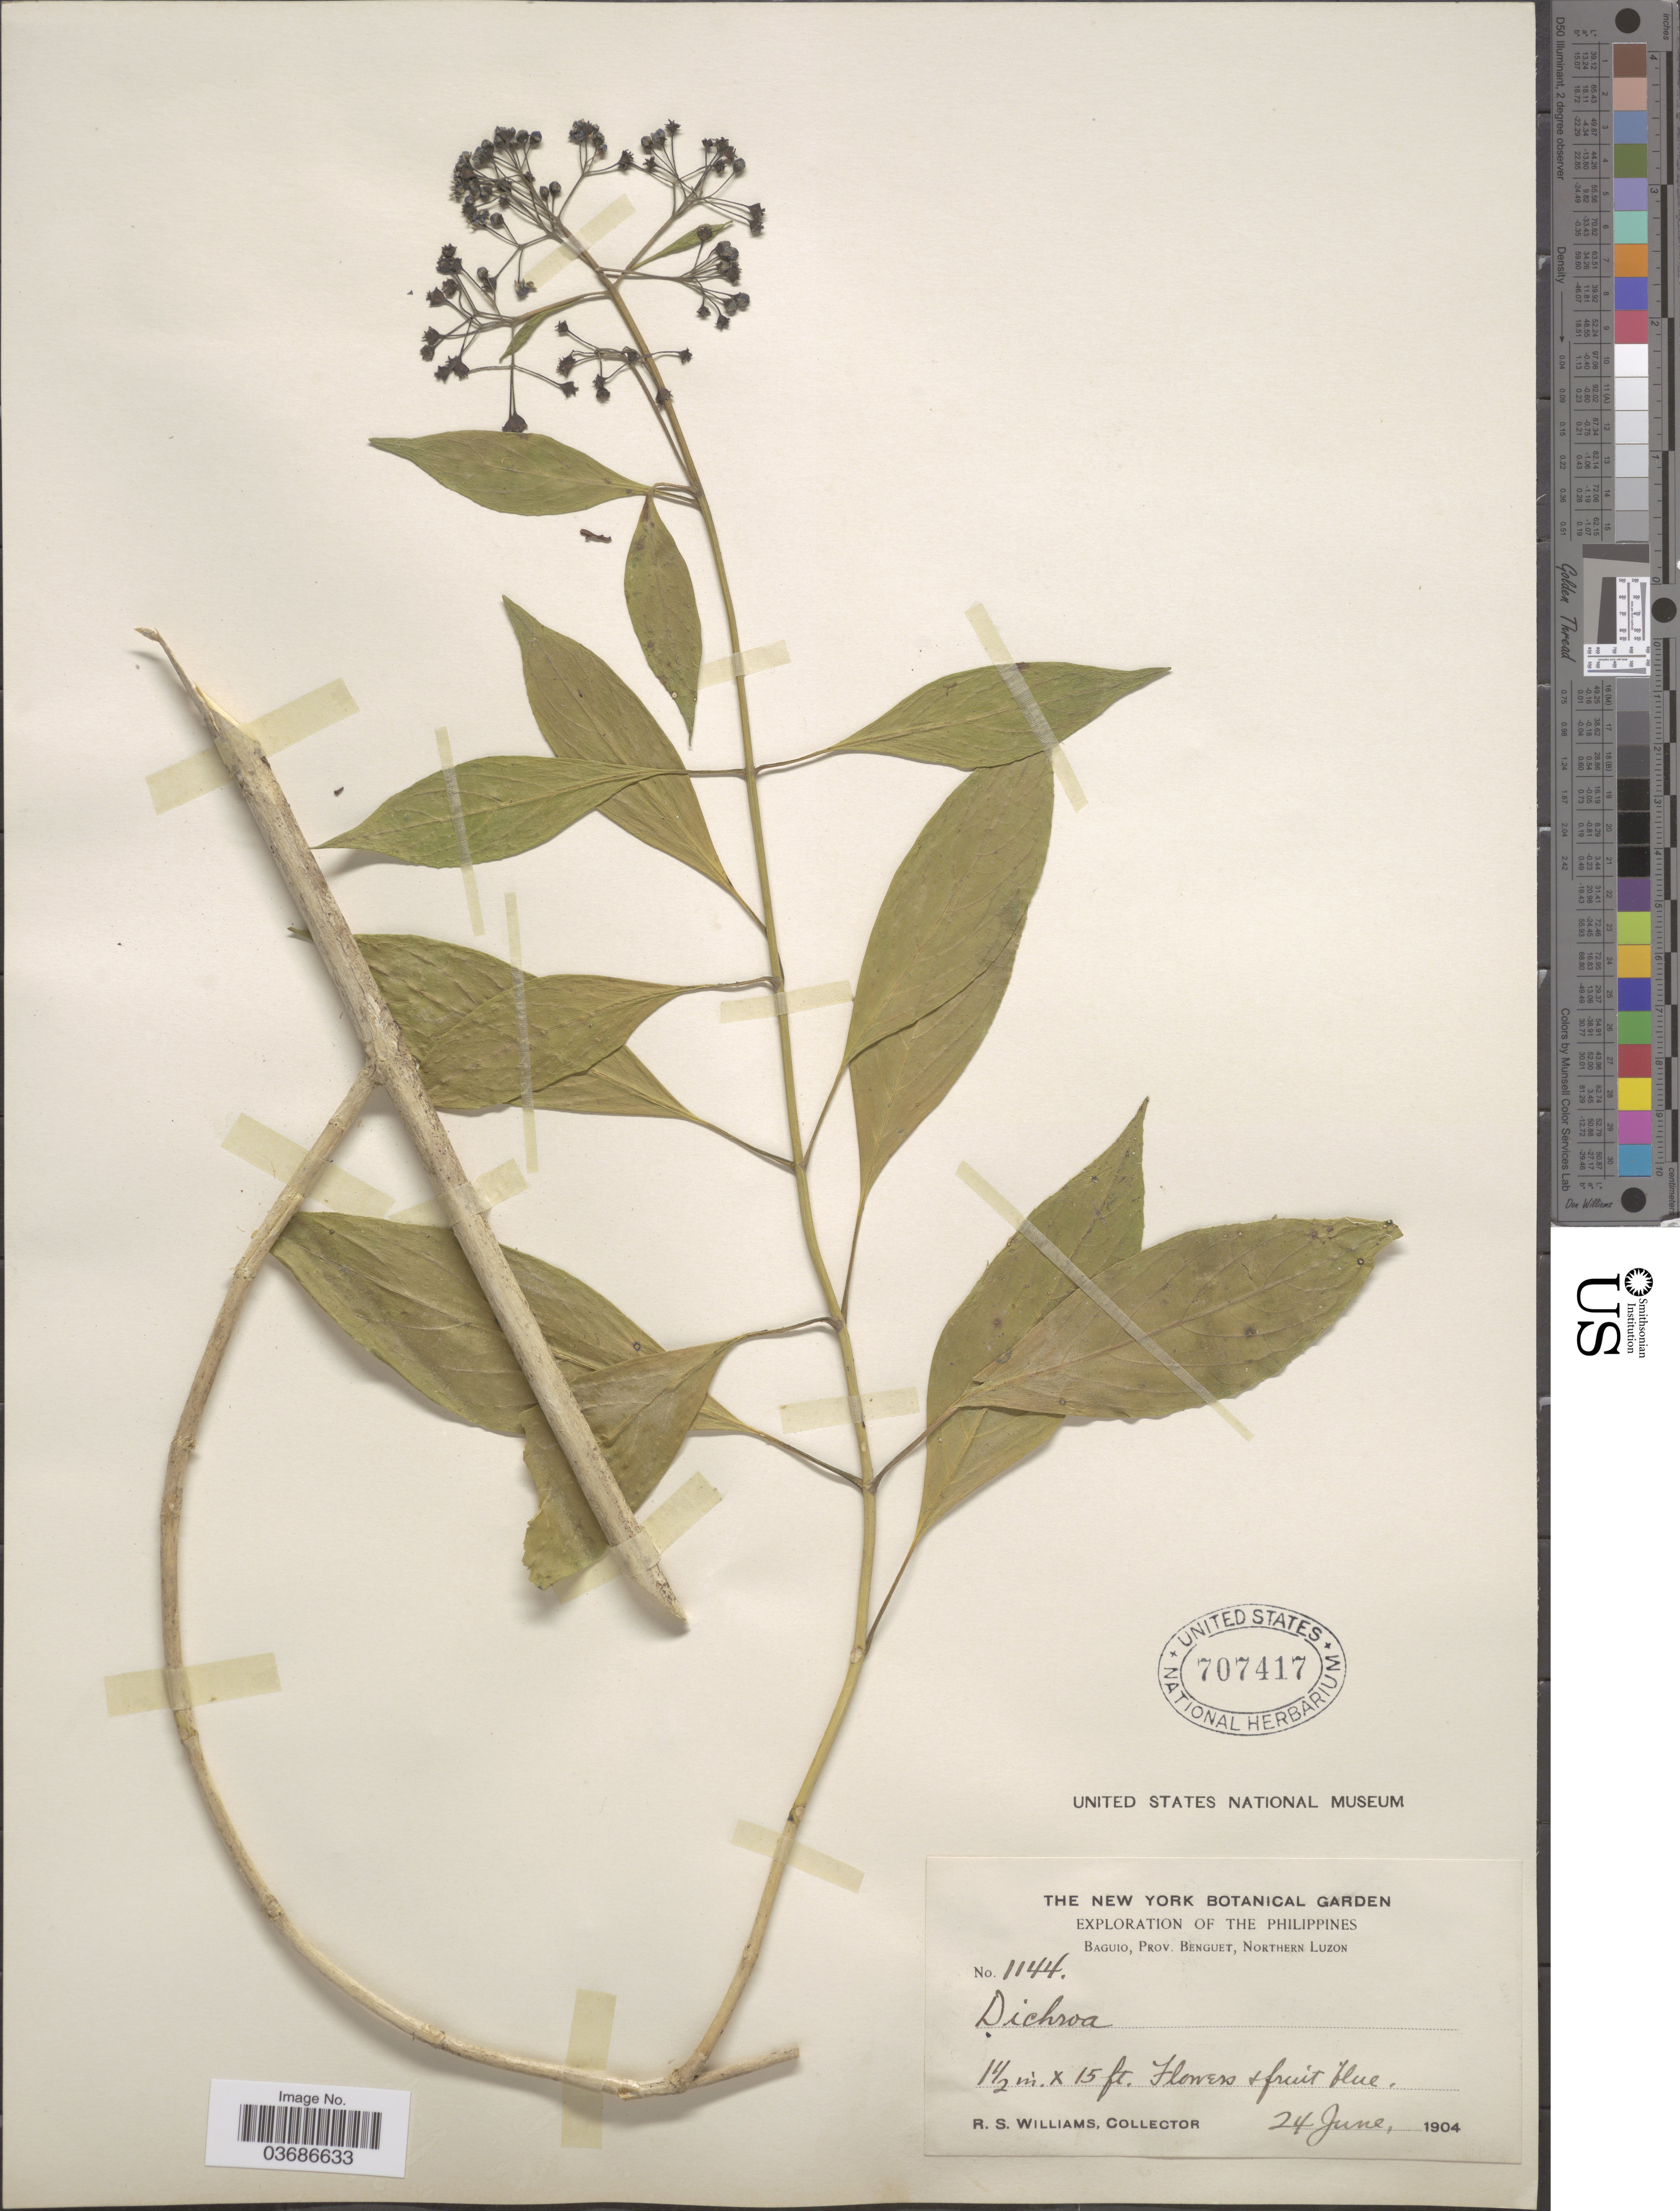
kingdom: Plantae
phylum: Tracheophyta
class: Magnoliopsida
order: Cornales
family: Hydrangeaceae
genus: Hydrangea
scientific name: Hydrangea sp.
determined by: Strong, Mark T., (BOT), Smithsonian Institution - National Museum of Natural History (UNITED STATES)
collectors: R. S. Williams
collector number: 1144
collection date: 1904-06-24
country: Philippines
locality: Exploration of the Philippines. Baguio, Prov. Benguet, Northern Luzon.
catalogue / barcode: US 707417